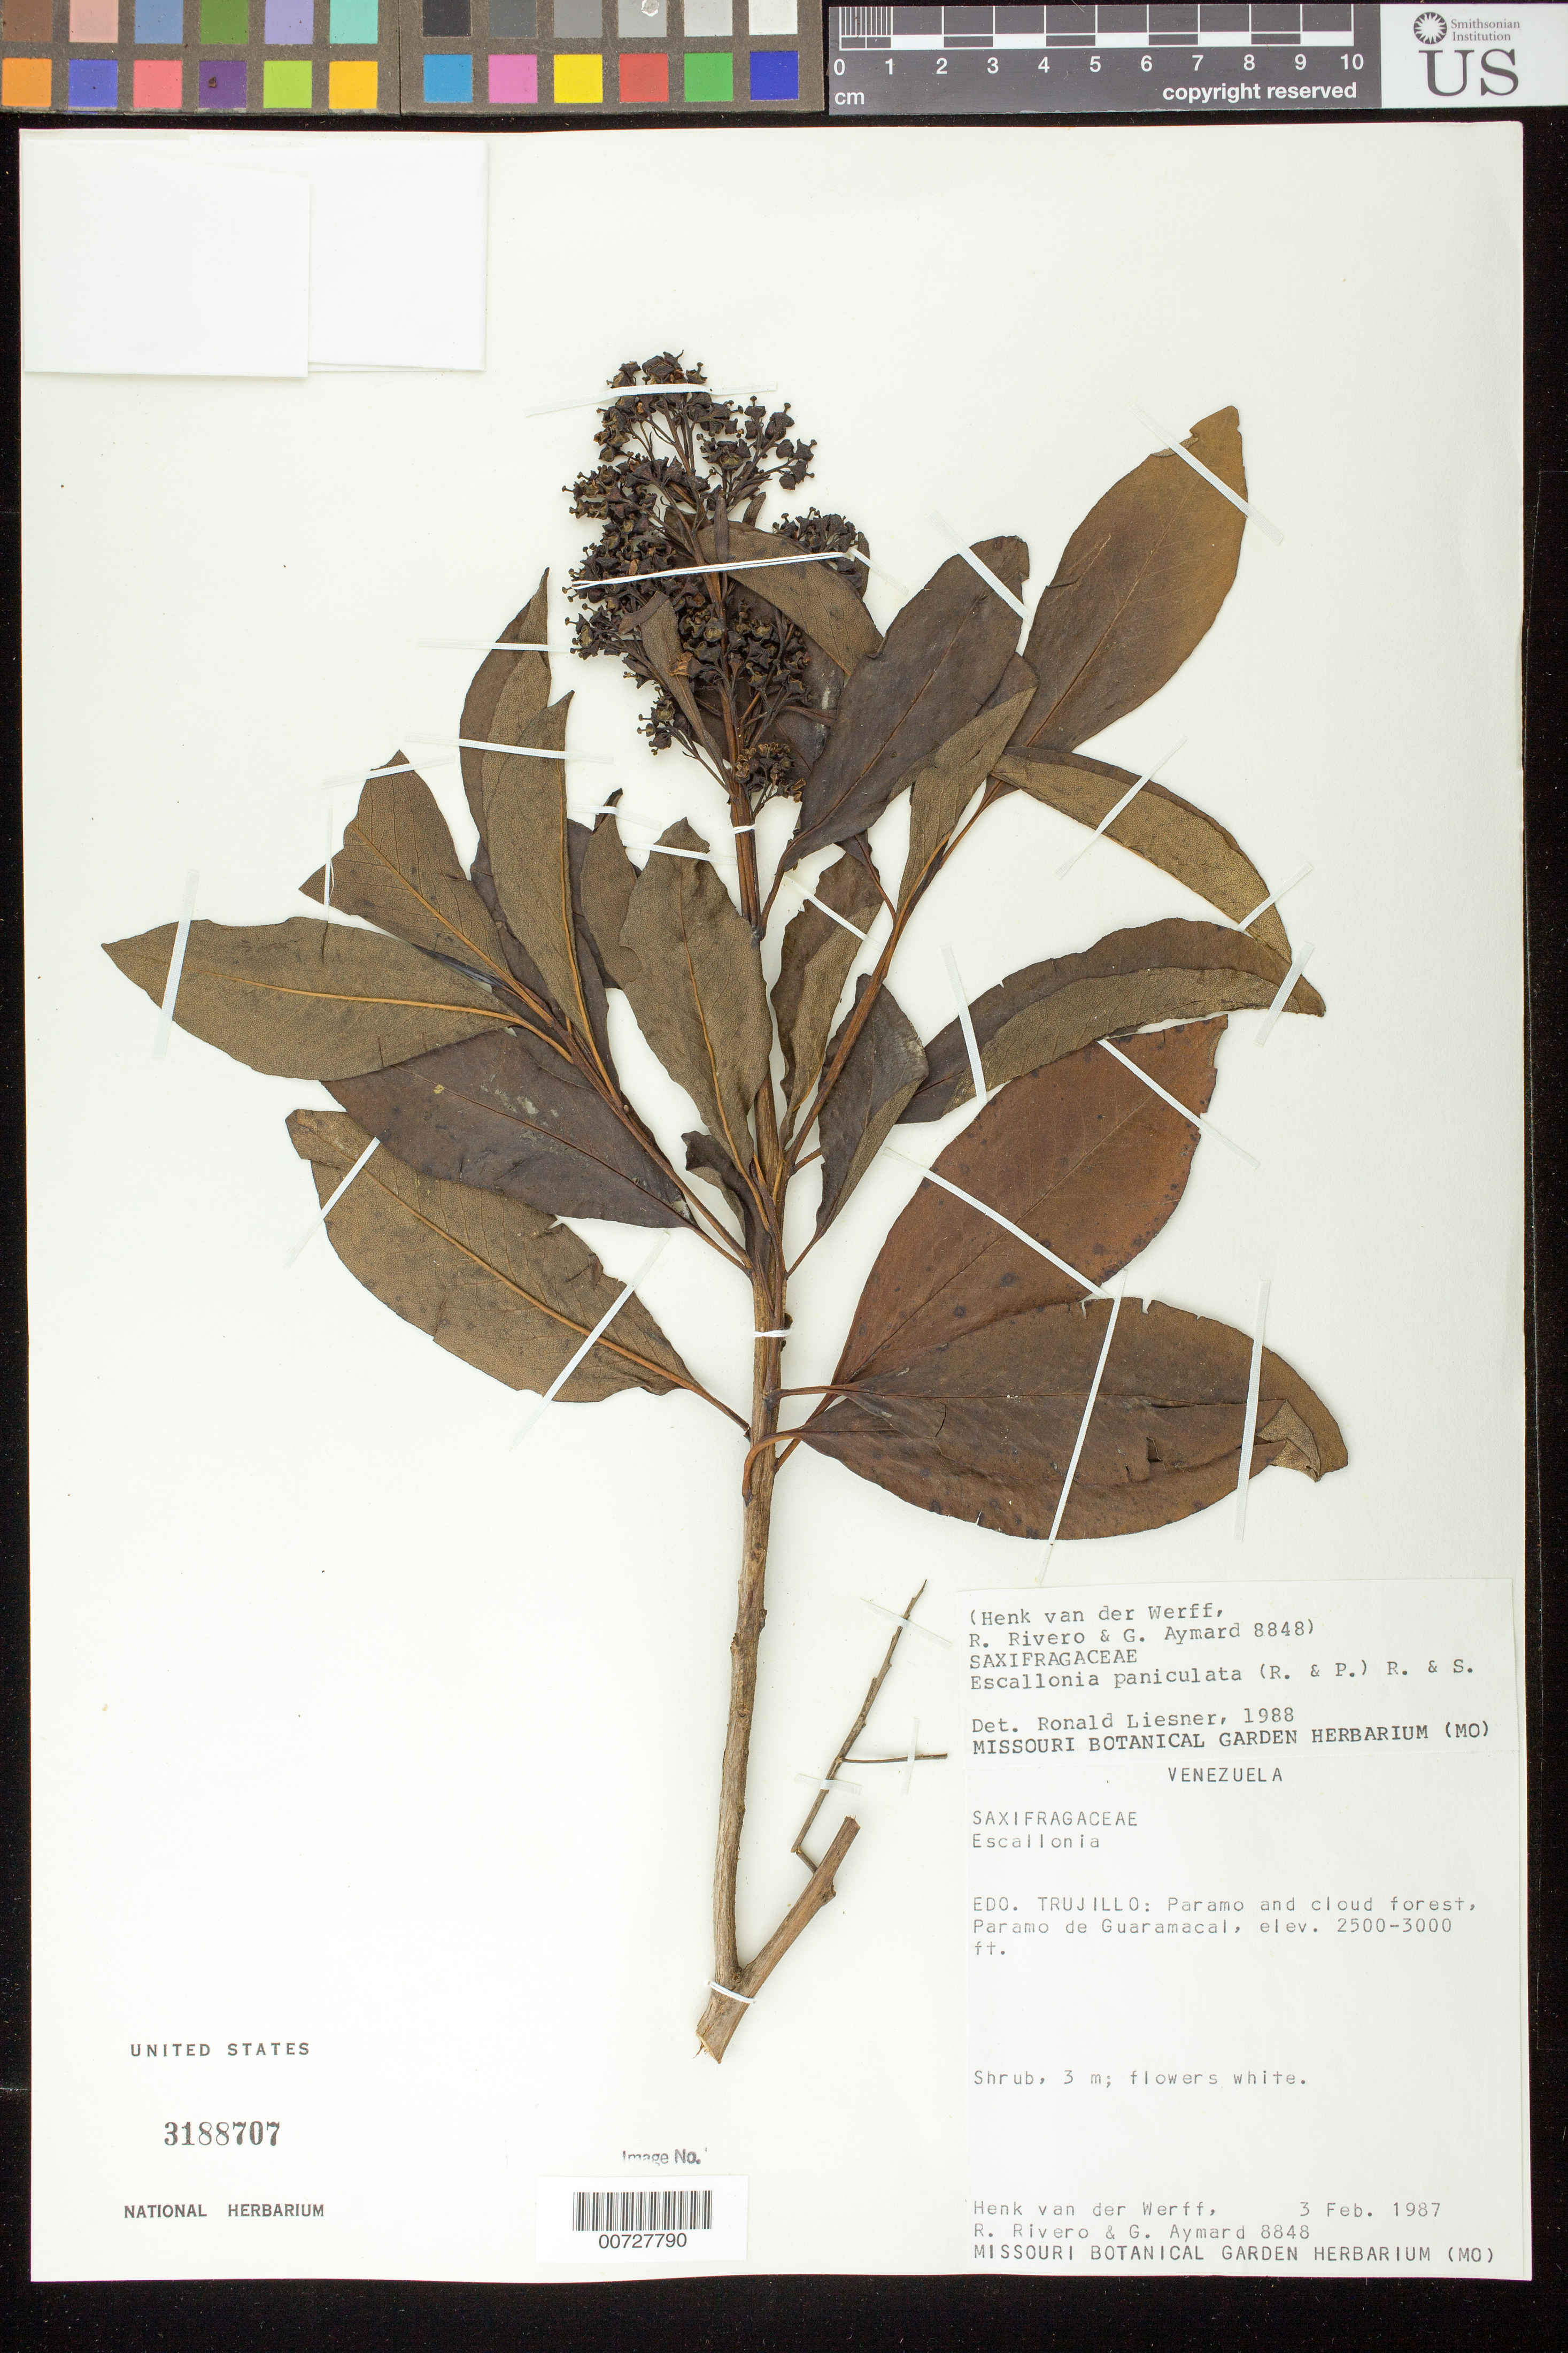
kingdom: Plantae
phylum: Tracheophyta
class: Magnoliopsida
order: Escalloniales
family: Escalloniaceae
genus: Escallonia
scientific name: Escallonia paniculata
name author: (Ruiz & Pav.) Roem. & Schult.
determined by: Liesner, R. L.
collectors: H. van der Werff, R. Rivero & G. A. Aymard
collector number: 8848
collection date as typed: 03 Feb 1987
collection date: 1987-02-03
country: Venezuela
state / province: Trujillo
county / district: Boconó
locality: Páramo de Guaramacal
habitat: Páramo and cloud forest.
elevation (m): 762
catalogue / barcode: US 3188707